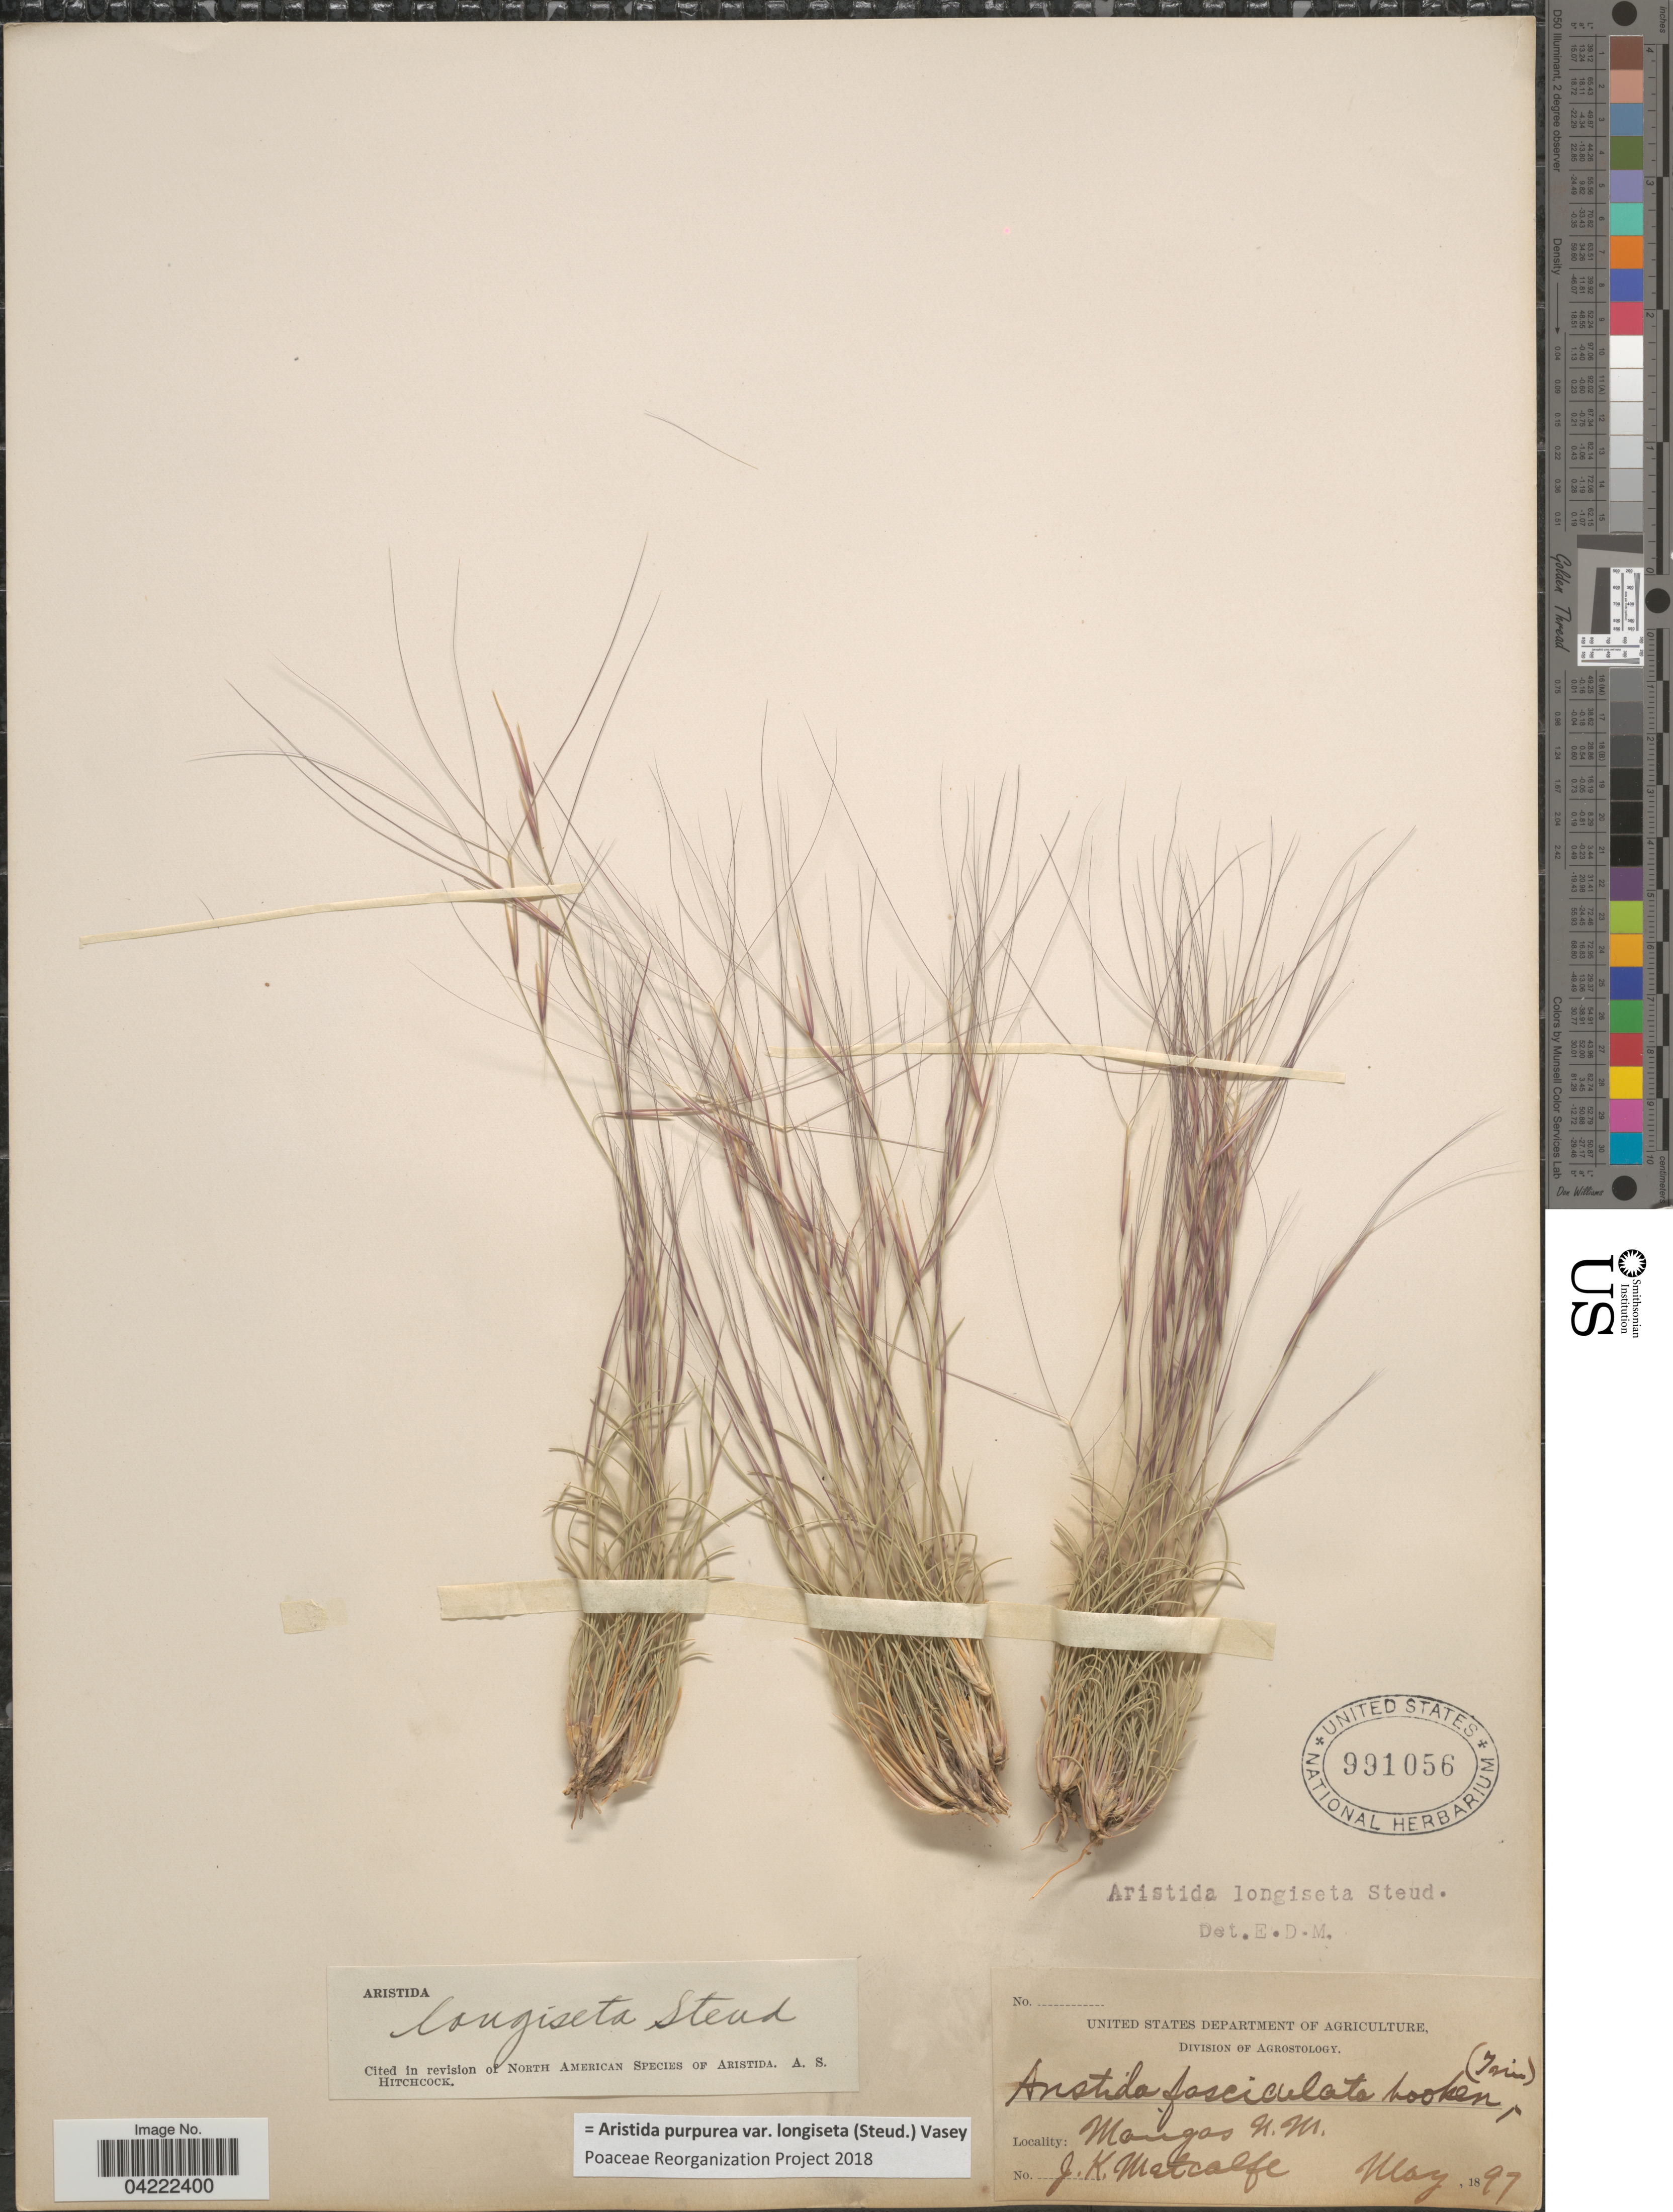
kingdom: Plantae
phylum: Tracheophyta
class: Liliopsida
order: Poales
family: Poaceae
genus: Aristida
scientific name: Aristida purpurea var. longiseta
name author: (Steud.) Vasey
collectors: J. Metcalfe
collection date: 1897-05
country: United States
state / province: New Mexico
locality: Mangas.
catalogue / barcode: US 991056